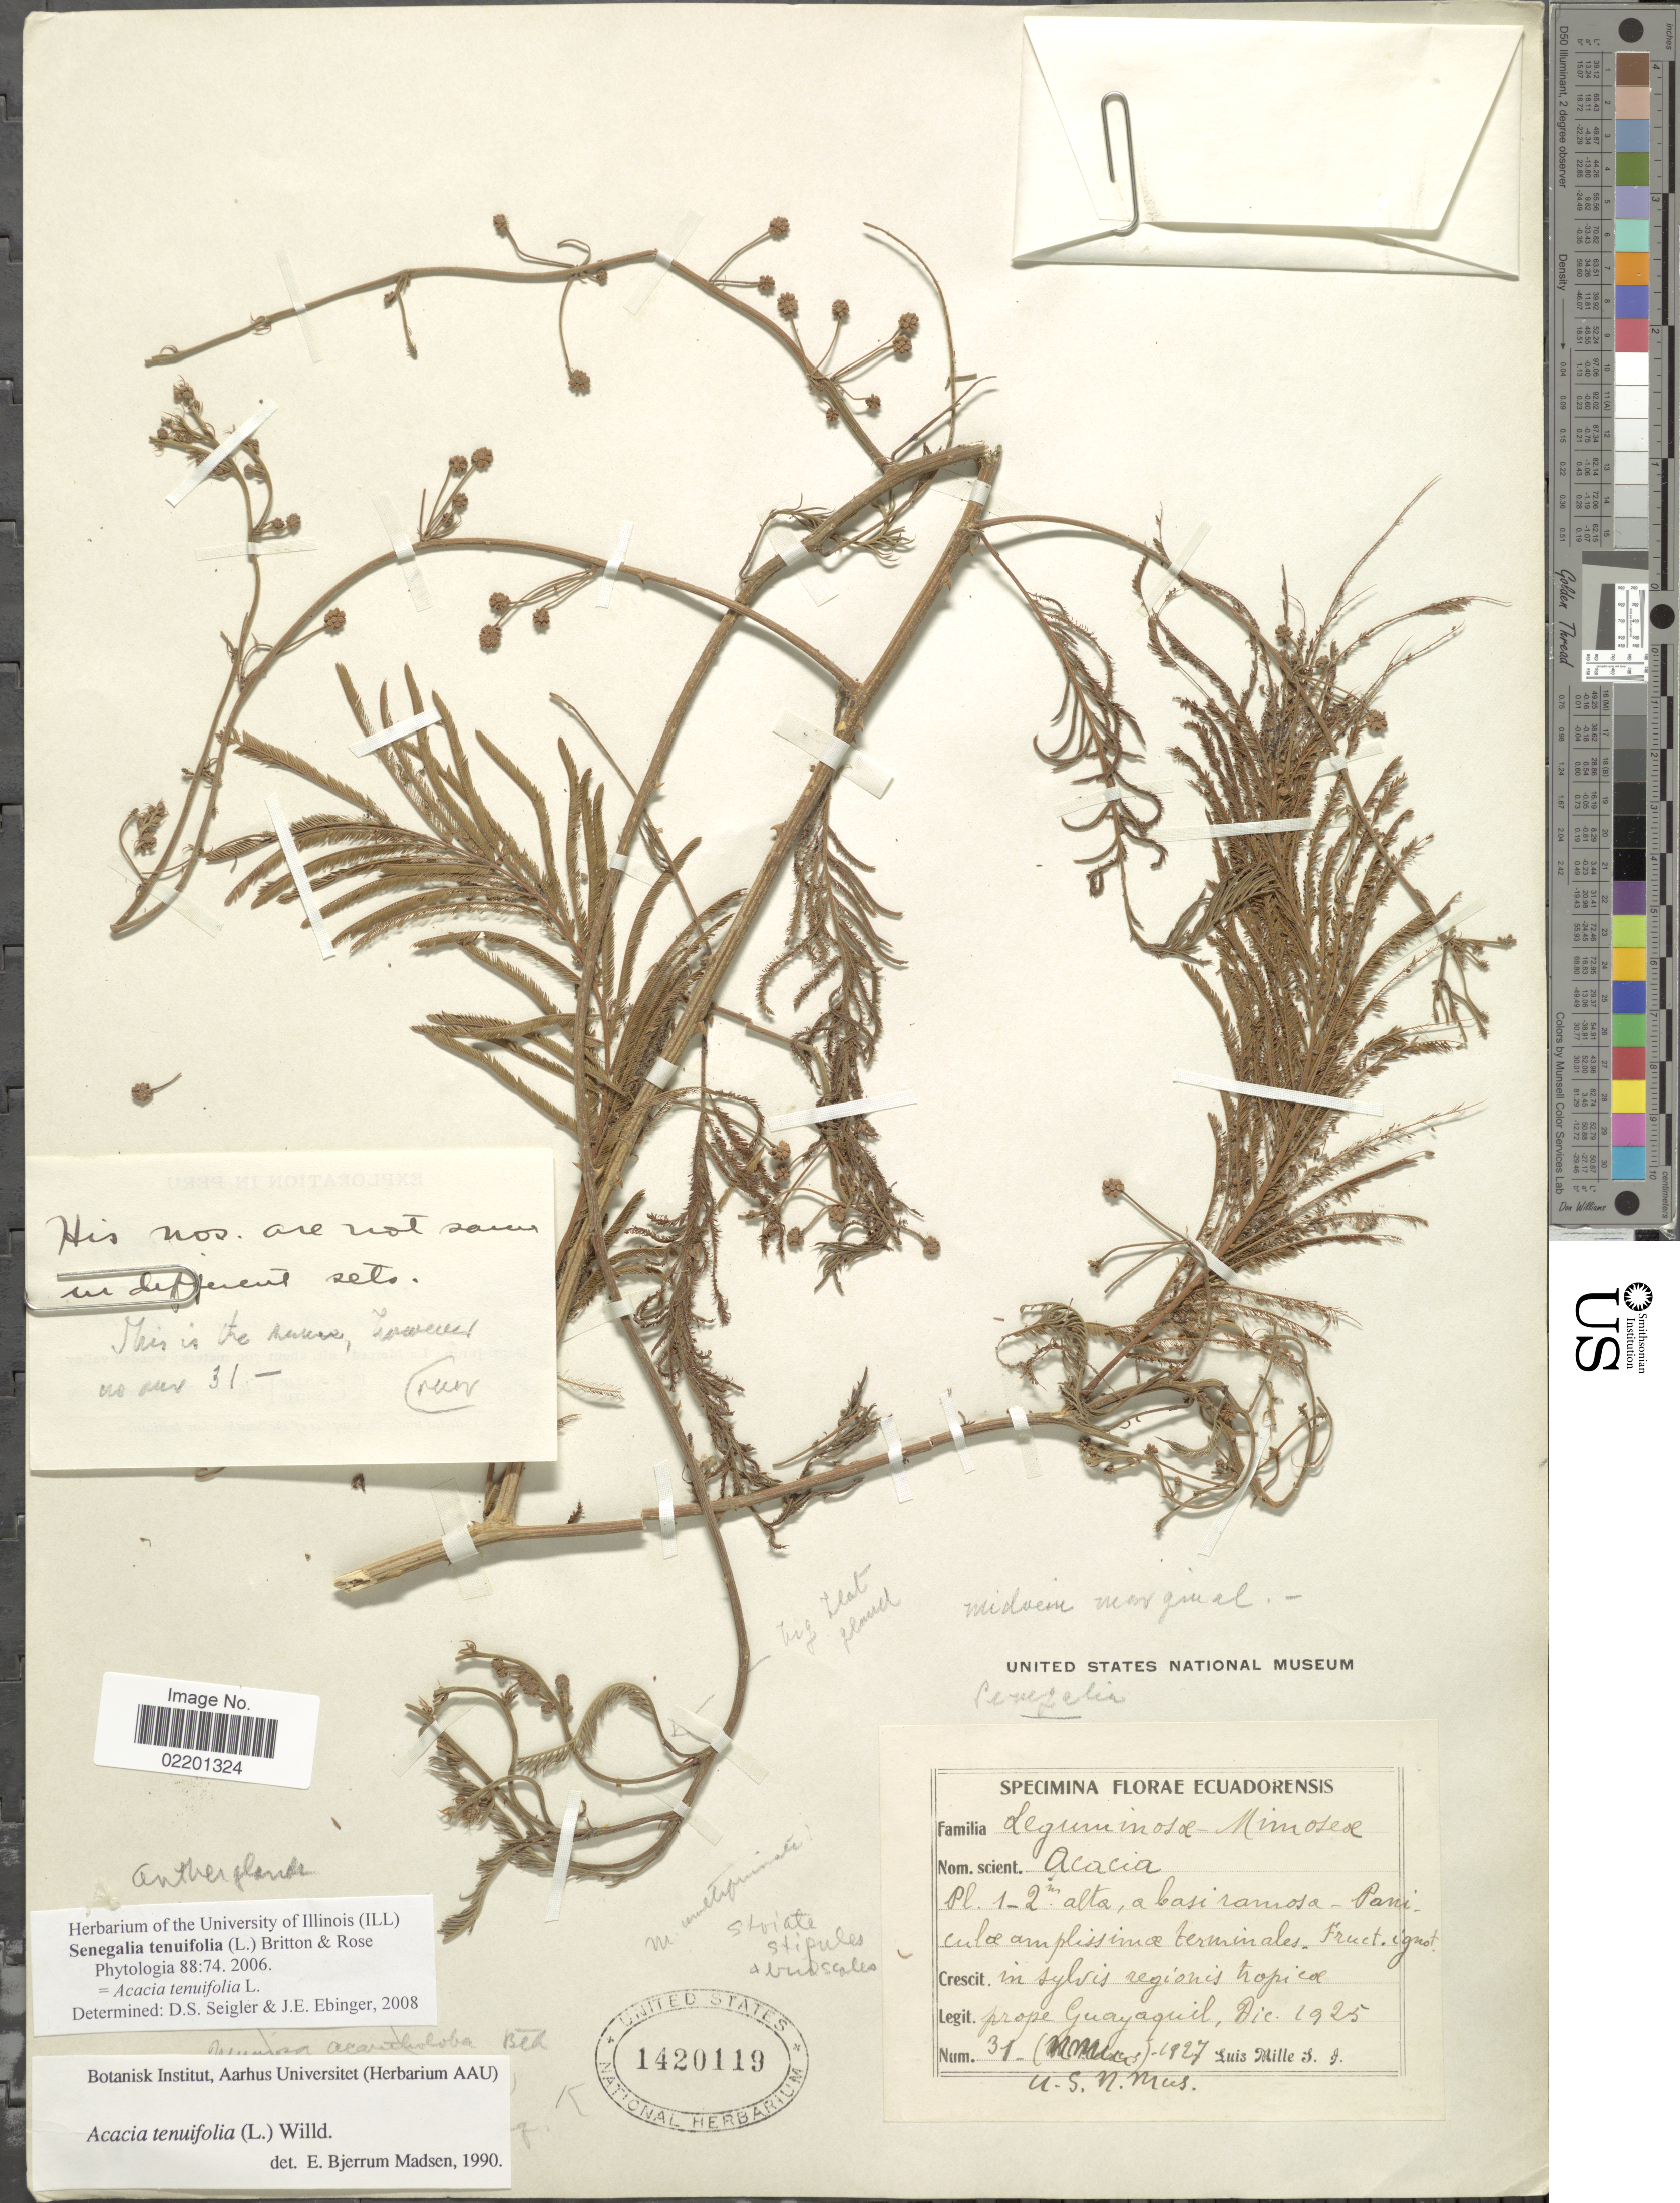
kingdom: Plantae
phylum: Tracheophyta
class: Magnoliopsida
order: Fabales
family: Fabaceae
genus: Senegalia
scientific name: Senegalia tenuifolia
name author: (L.) Britton & Rose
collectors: L. Mille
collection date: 1925-12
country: Ecuador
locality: Prope Guayaquil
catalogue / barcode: US 1420119